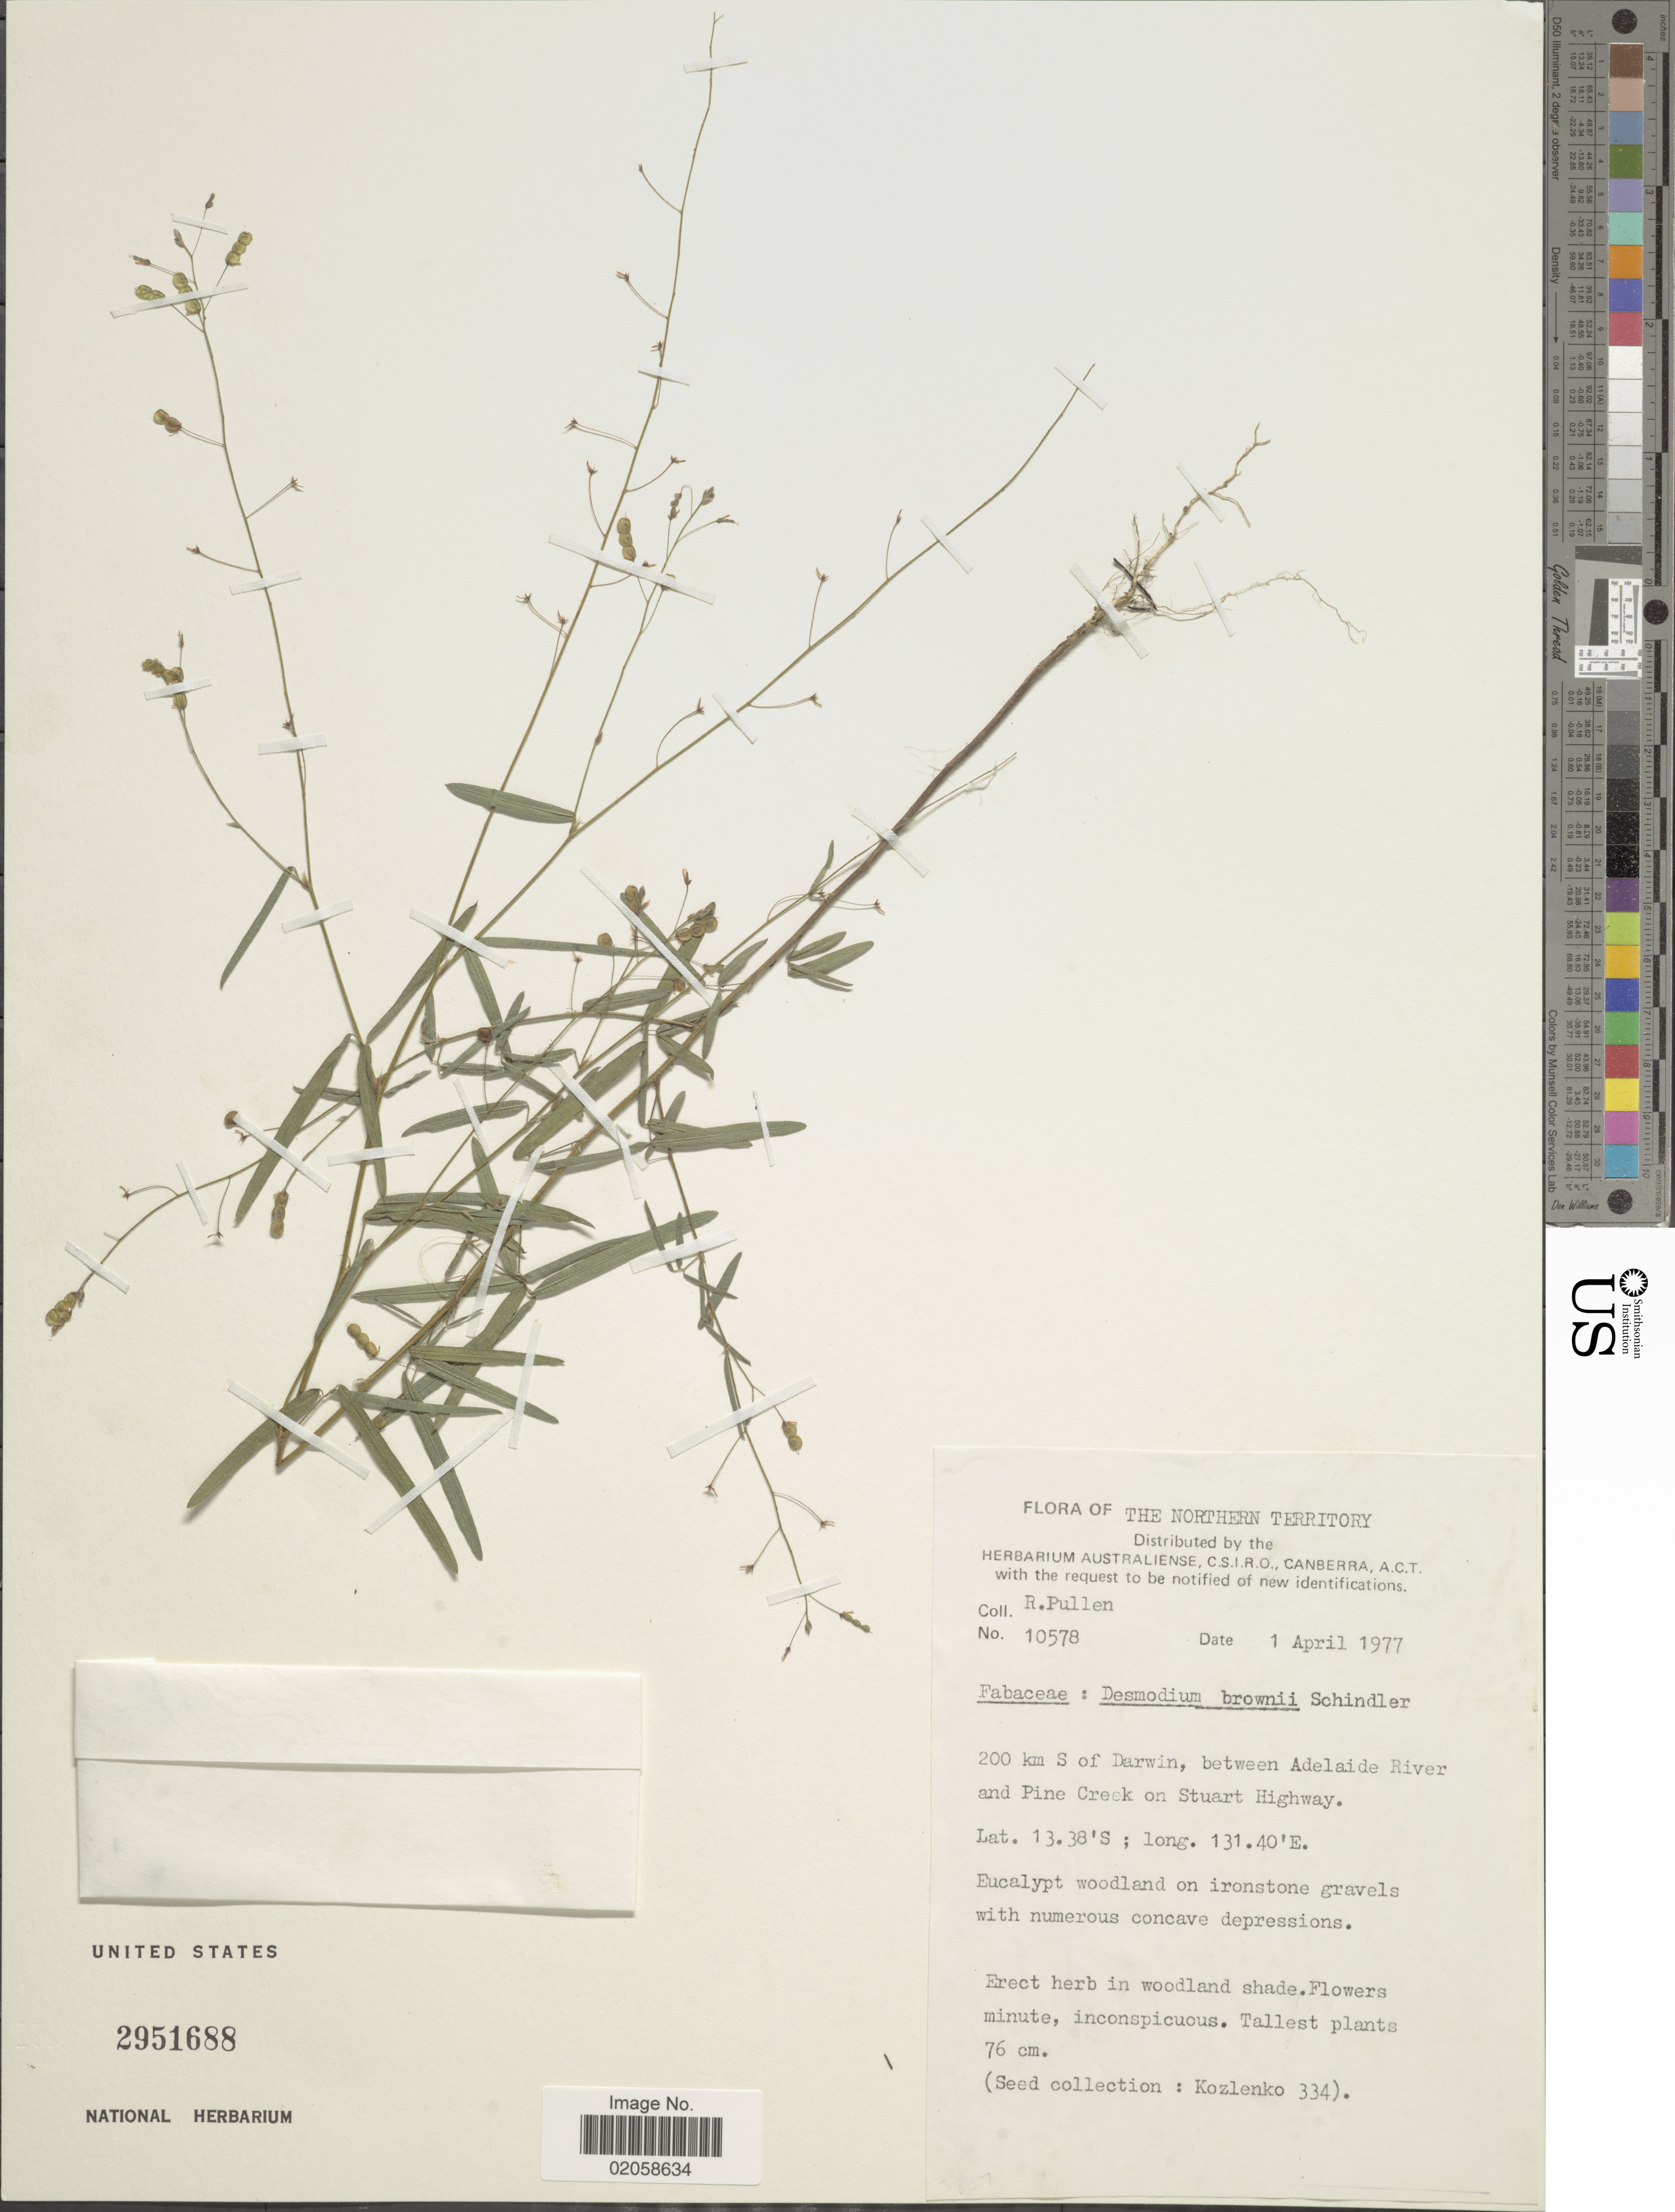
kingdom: Plantae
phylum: Tracheophyta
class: Magnoliopsida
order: Fabales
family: Fabaceae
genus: Desmodium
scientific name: Desmodium brownii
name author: Schindl.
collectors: R. Pullen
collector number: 10578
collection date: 1977-04-01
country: Australia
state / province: Northern Territory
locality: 200 km S of Darwin, between Adelaide River and Pine Creek on Stuart Highway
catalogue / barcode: US 2951688